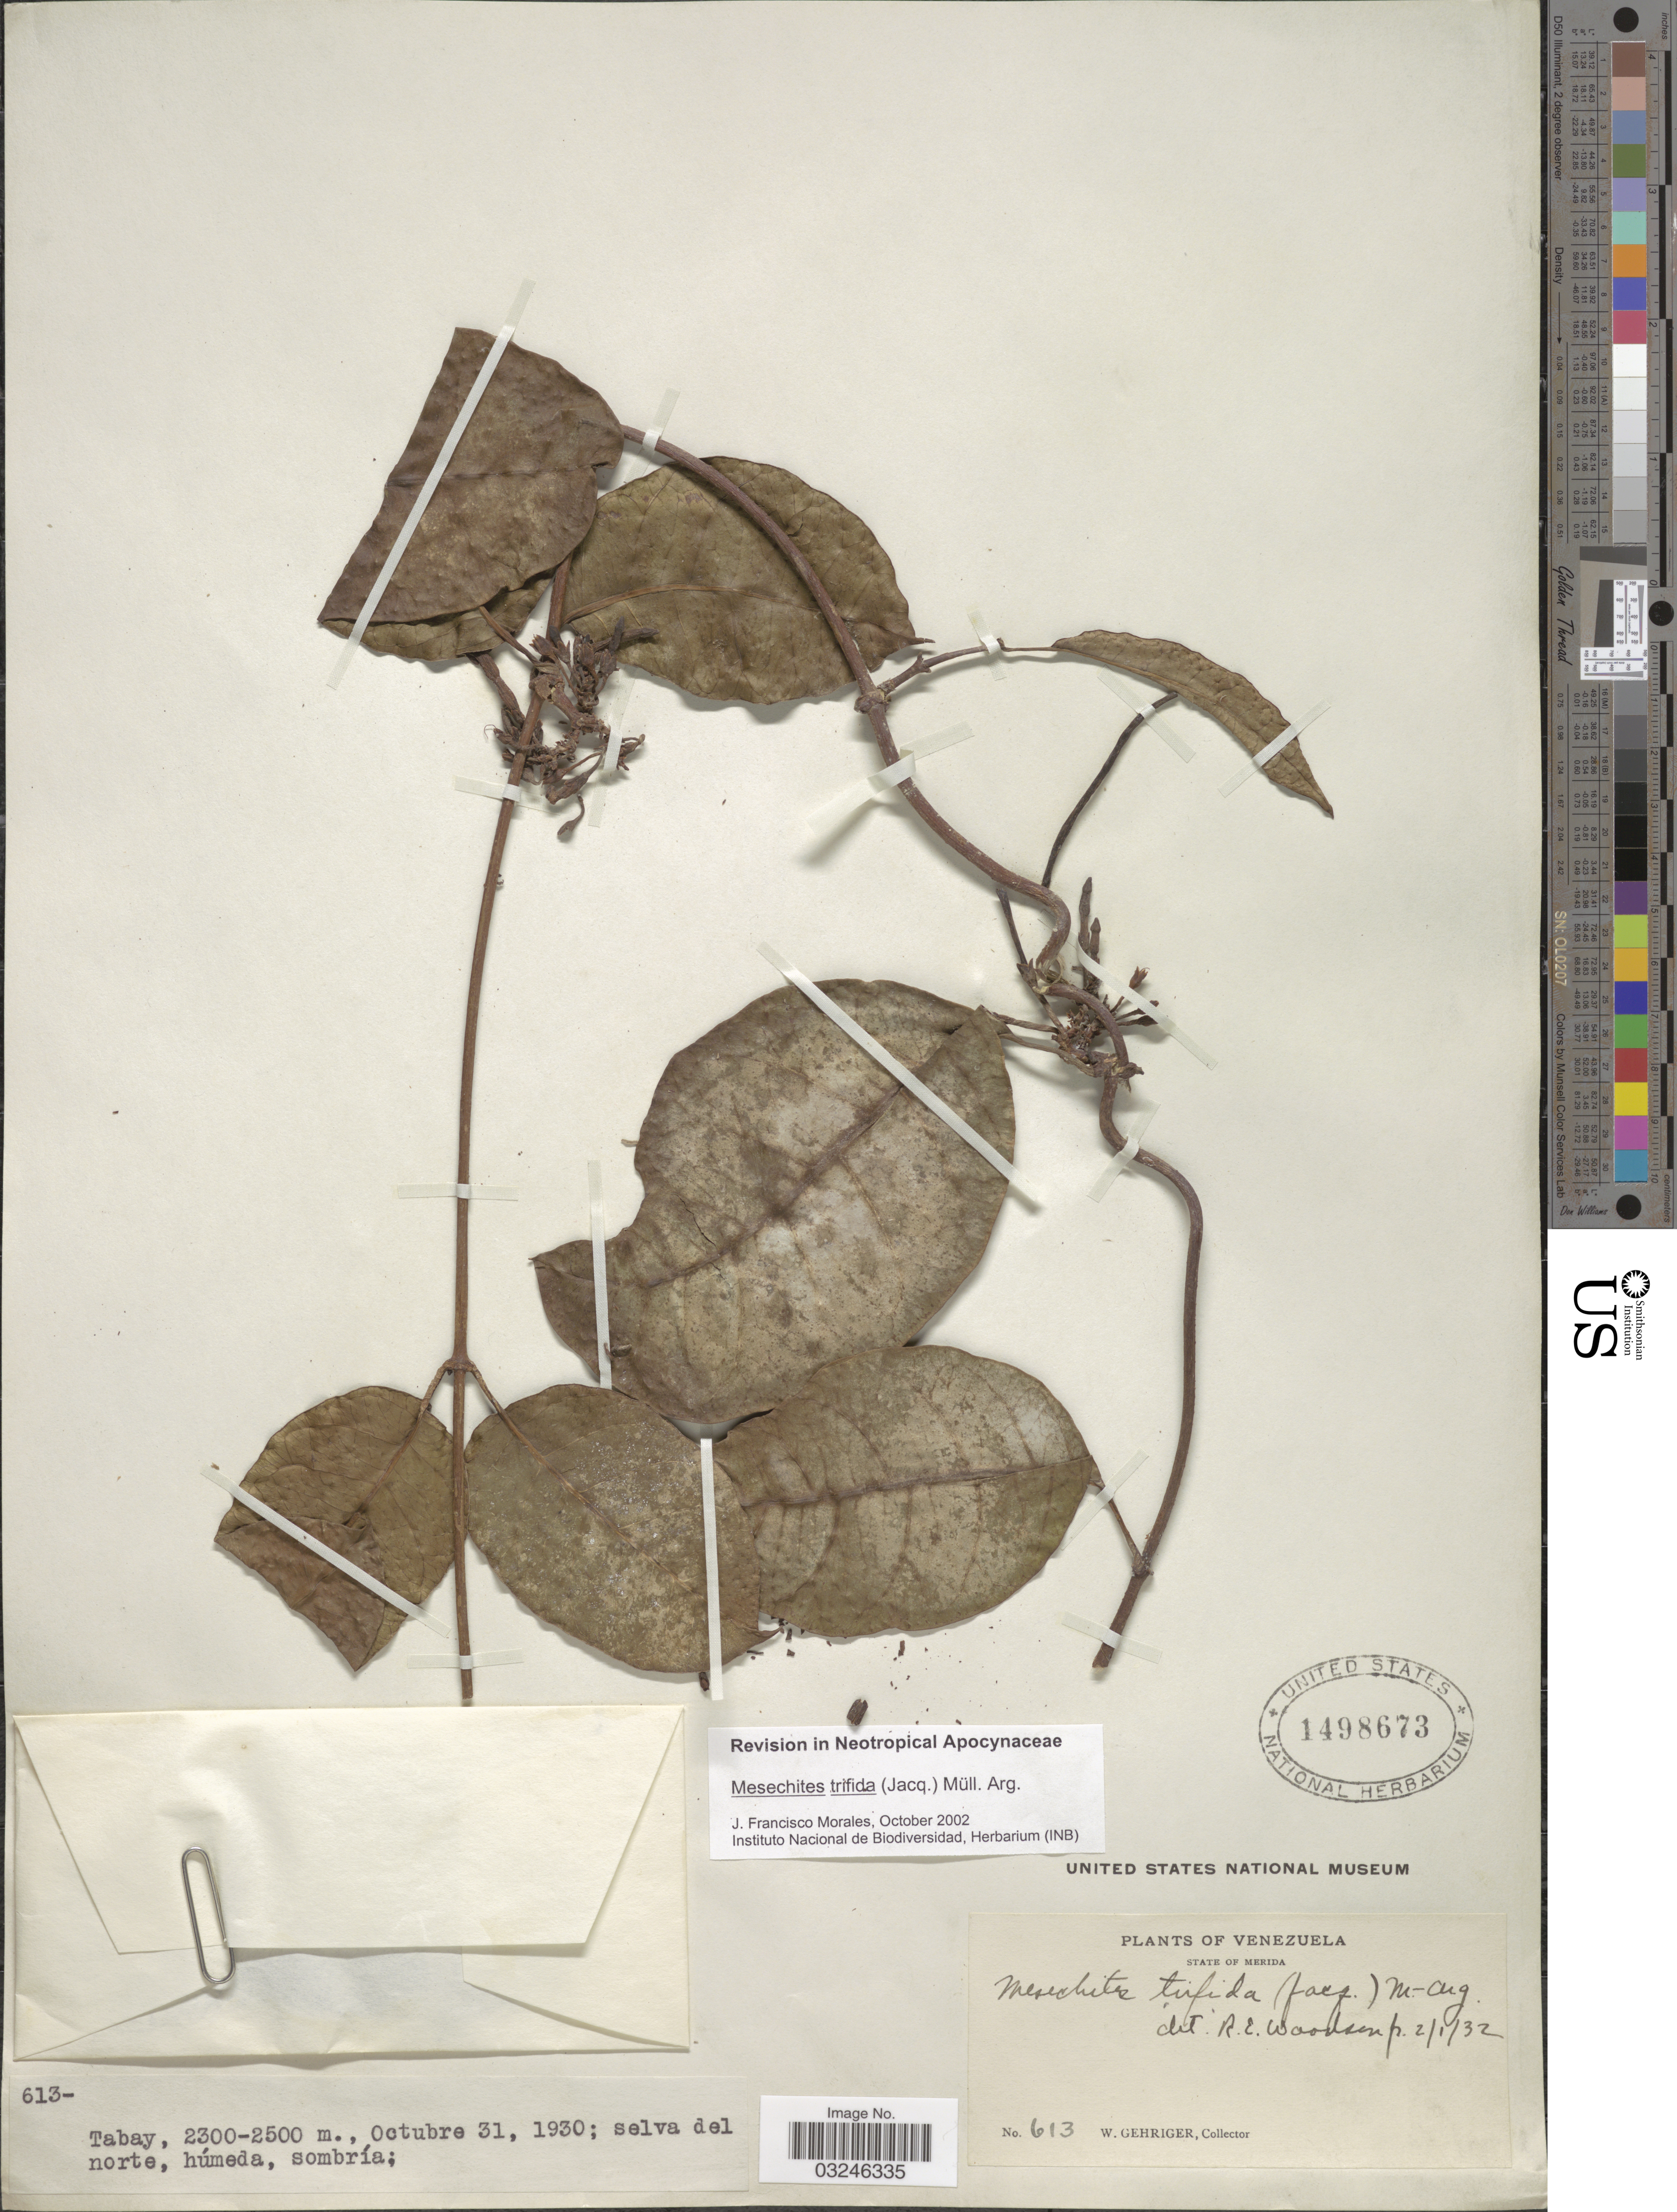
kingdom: Plantae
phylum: Tracheophyta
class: Magnoliopsida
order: Gentianales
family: Apocynaceae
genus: Mesechites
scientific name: Mesechites trifidus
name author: (Jacq.) Müll. Arg.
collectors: W. Gehriger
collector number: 613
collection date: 1930-10-31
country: Venezuela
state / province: Mérida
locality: Tabay.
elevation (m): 2300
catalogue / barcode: US 1498673